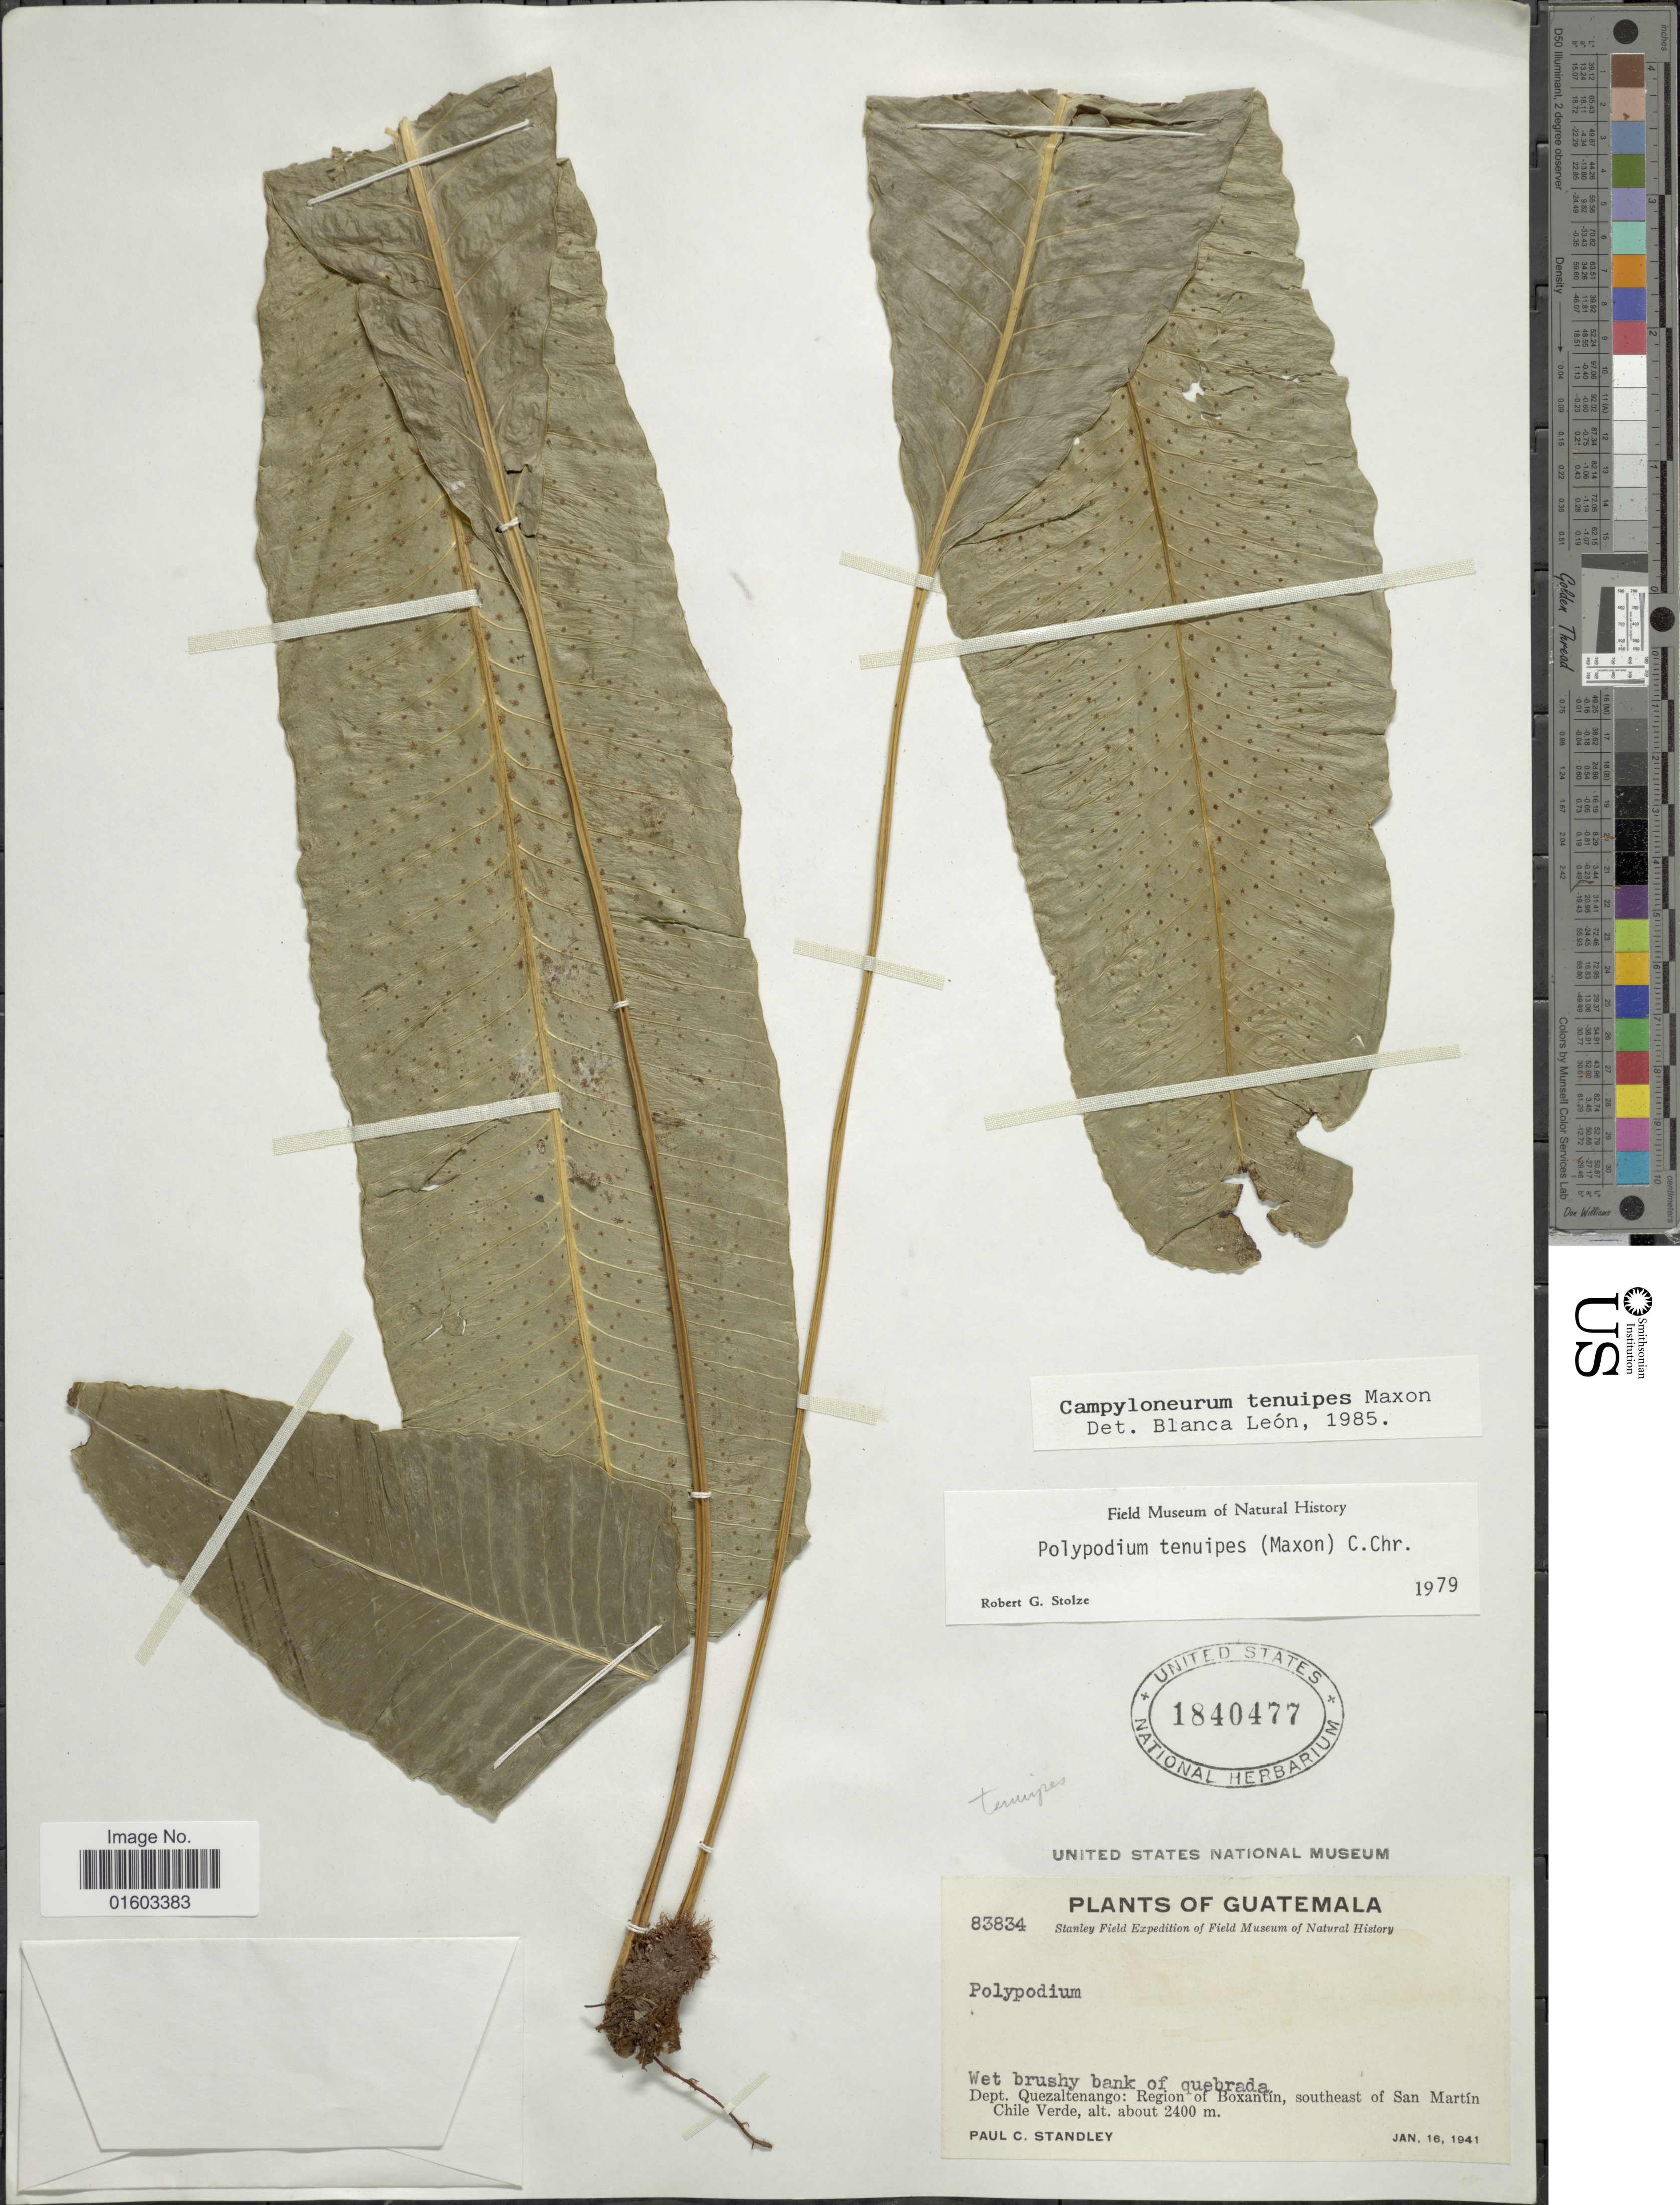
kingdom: Plantae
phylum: Tracheophyta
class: Polypodiopsida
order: Polypodiales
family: Polypodiaceae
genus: Campyloneurum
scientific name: Campyloneurum tenuipes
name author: Maxon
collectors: P. C. Standley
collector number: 83834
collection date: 1941-01-16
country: Guatemala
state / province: Quetzaltenango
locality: Region lof Boxantin, southeast of San Martin Chile Verde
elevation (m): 2400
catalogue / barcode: US 1840477